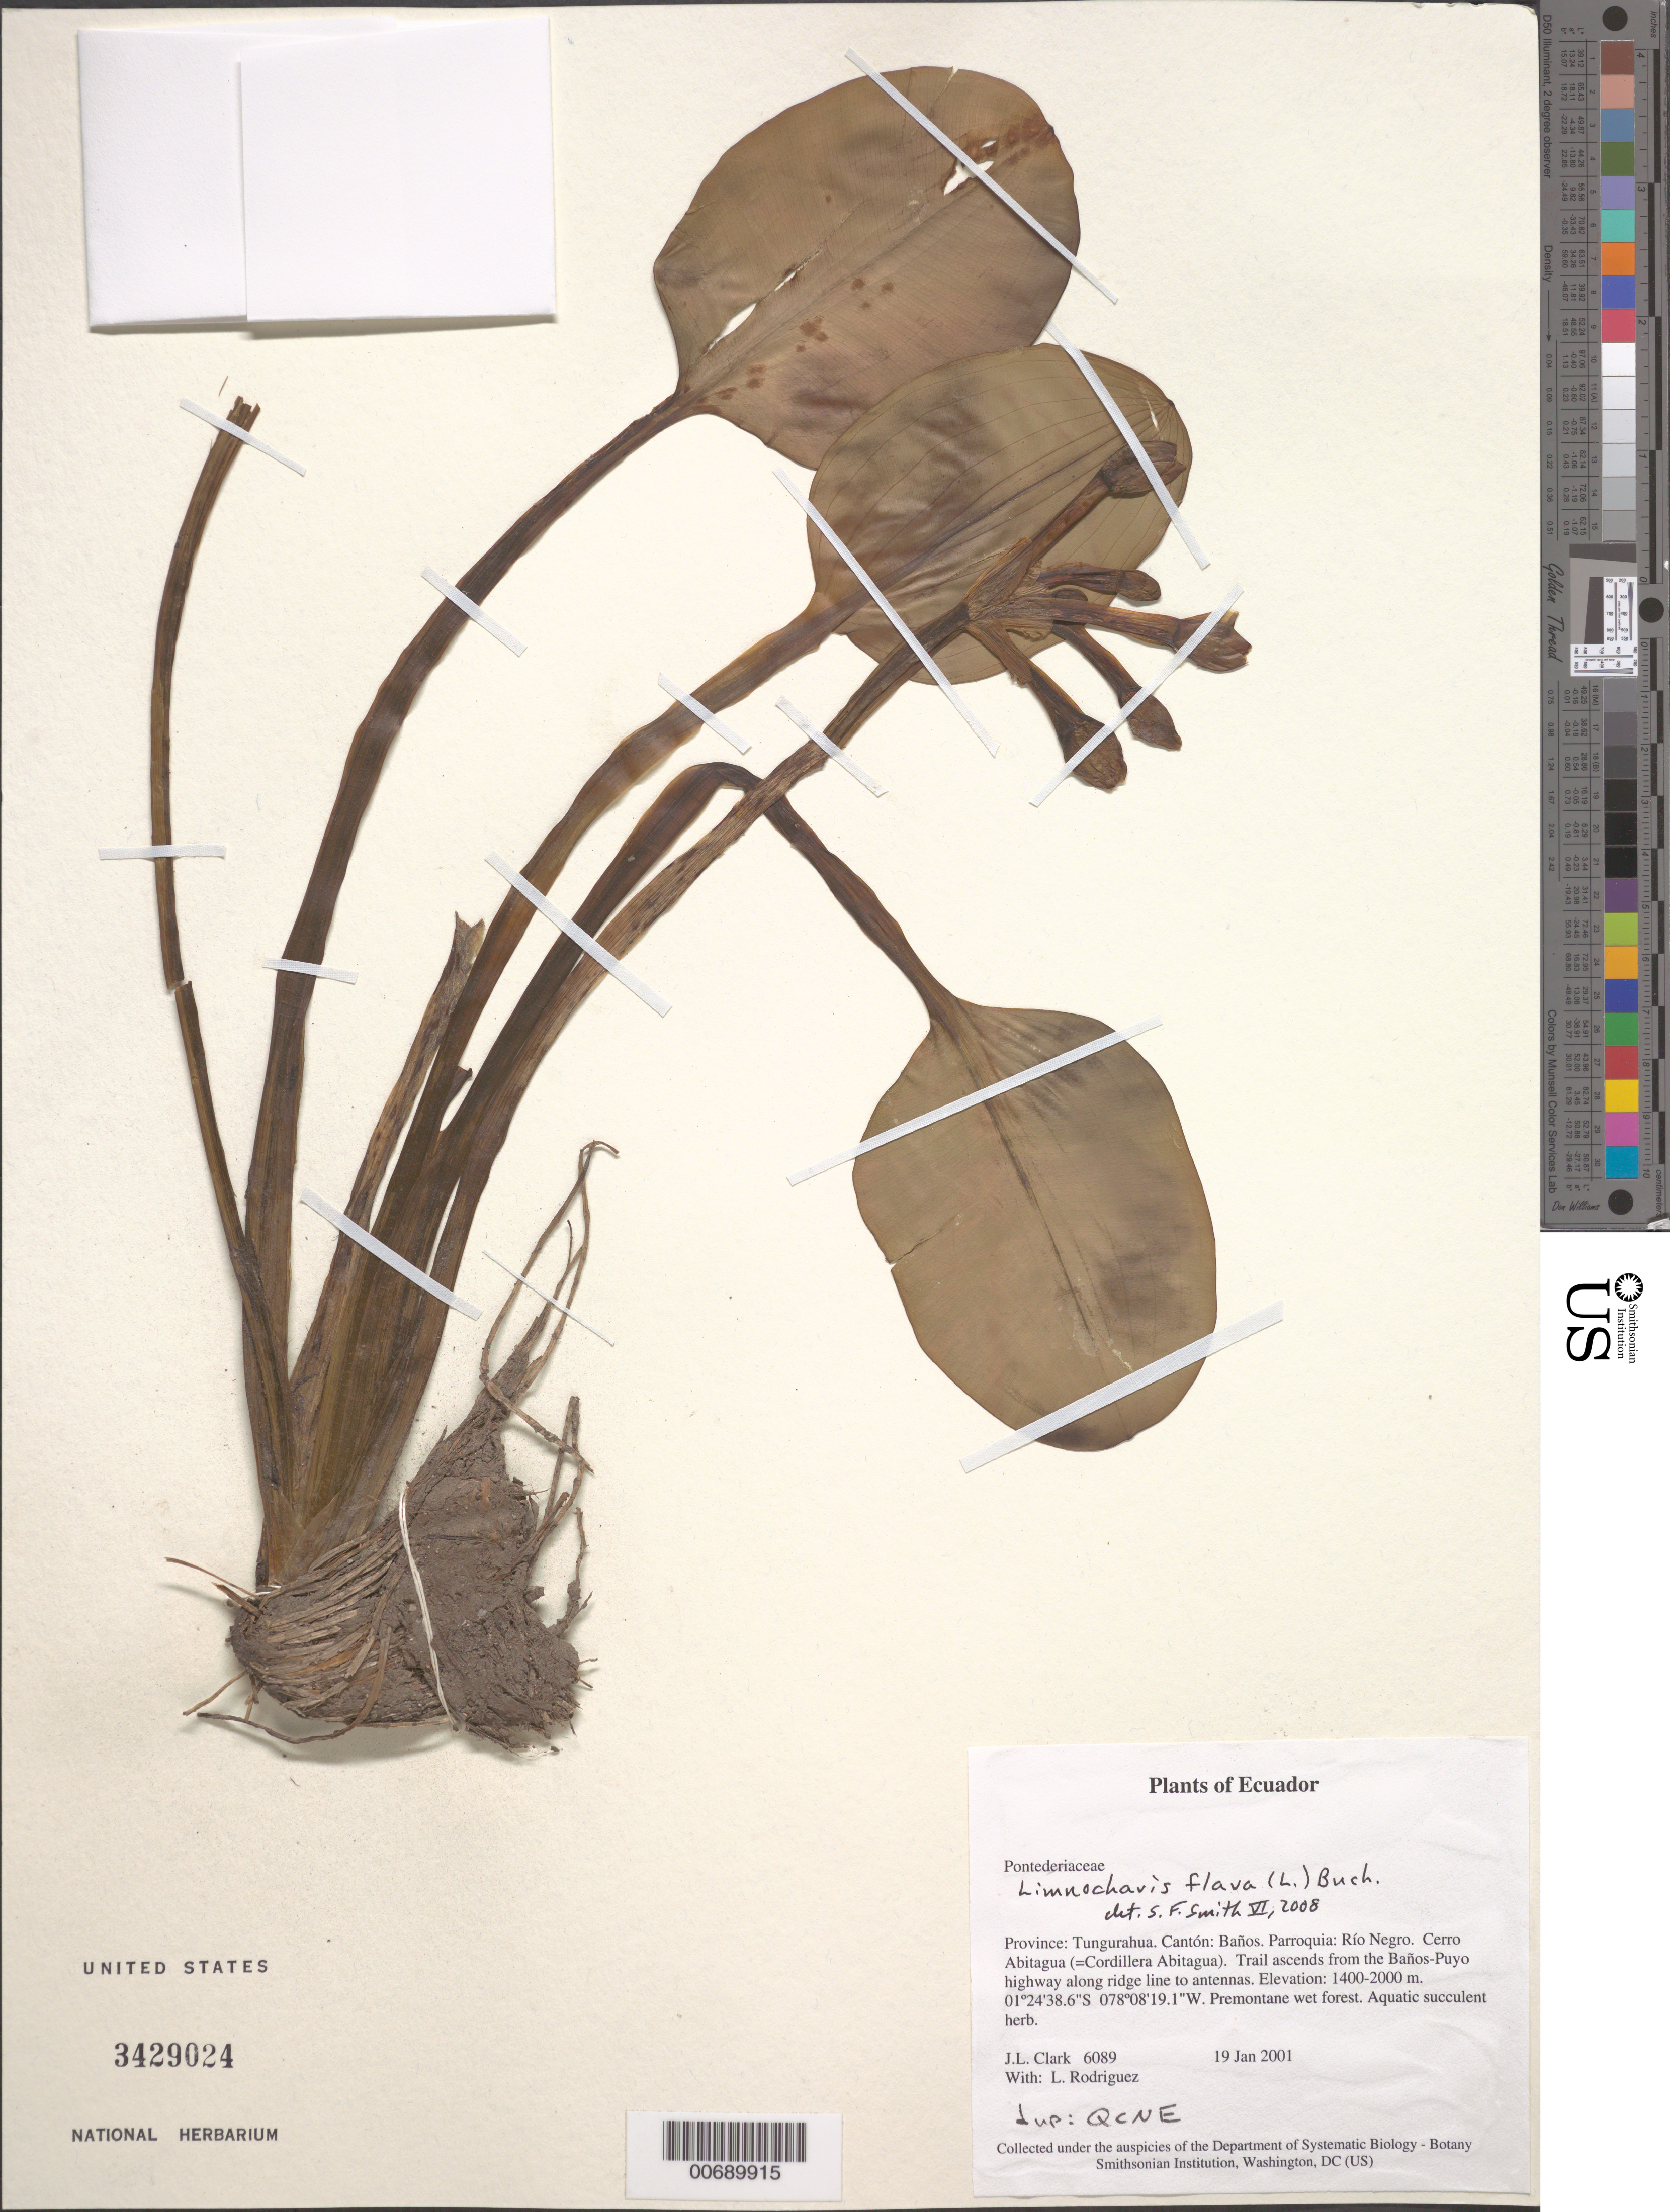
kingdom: Plantae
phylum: Tracheophyta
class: Liliopsida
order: Alismatales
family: Alismataceae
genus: Limnocharis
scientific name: Limnocharis flava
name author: (L.) Buchenau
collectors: J. L. Clark & L. Rodriguez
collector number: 6089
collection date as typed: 19 Jan 2001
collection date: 2001-01-19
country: Ecuador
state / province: Tungurahua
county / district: Baños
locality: Parroquia: Río Negro. Cerro Abitagua (=Cordillera Abitagua). Trail ascends from the Baños-Puyo highway along ridge line to antennas.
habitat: Premontane wet forest.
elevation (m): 1400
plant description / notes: QCNE, US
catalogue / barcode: US 3429024